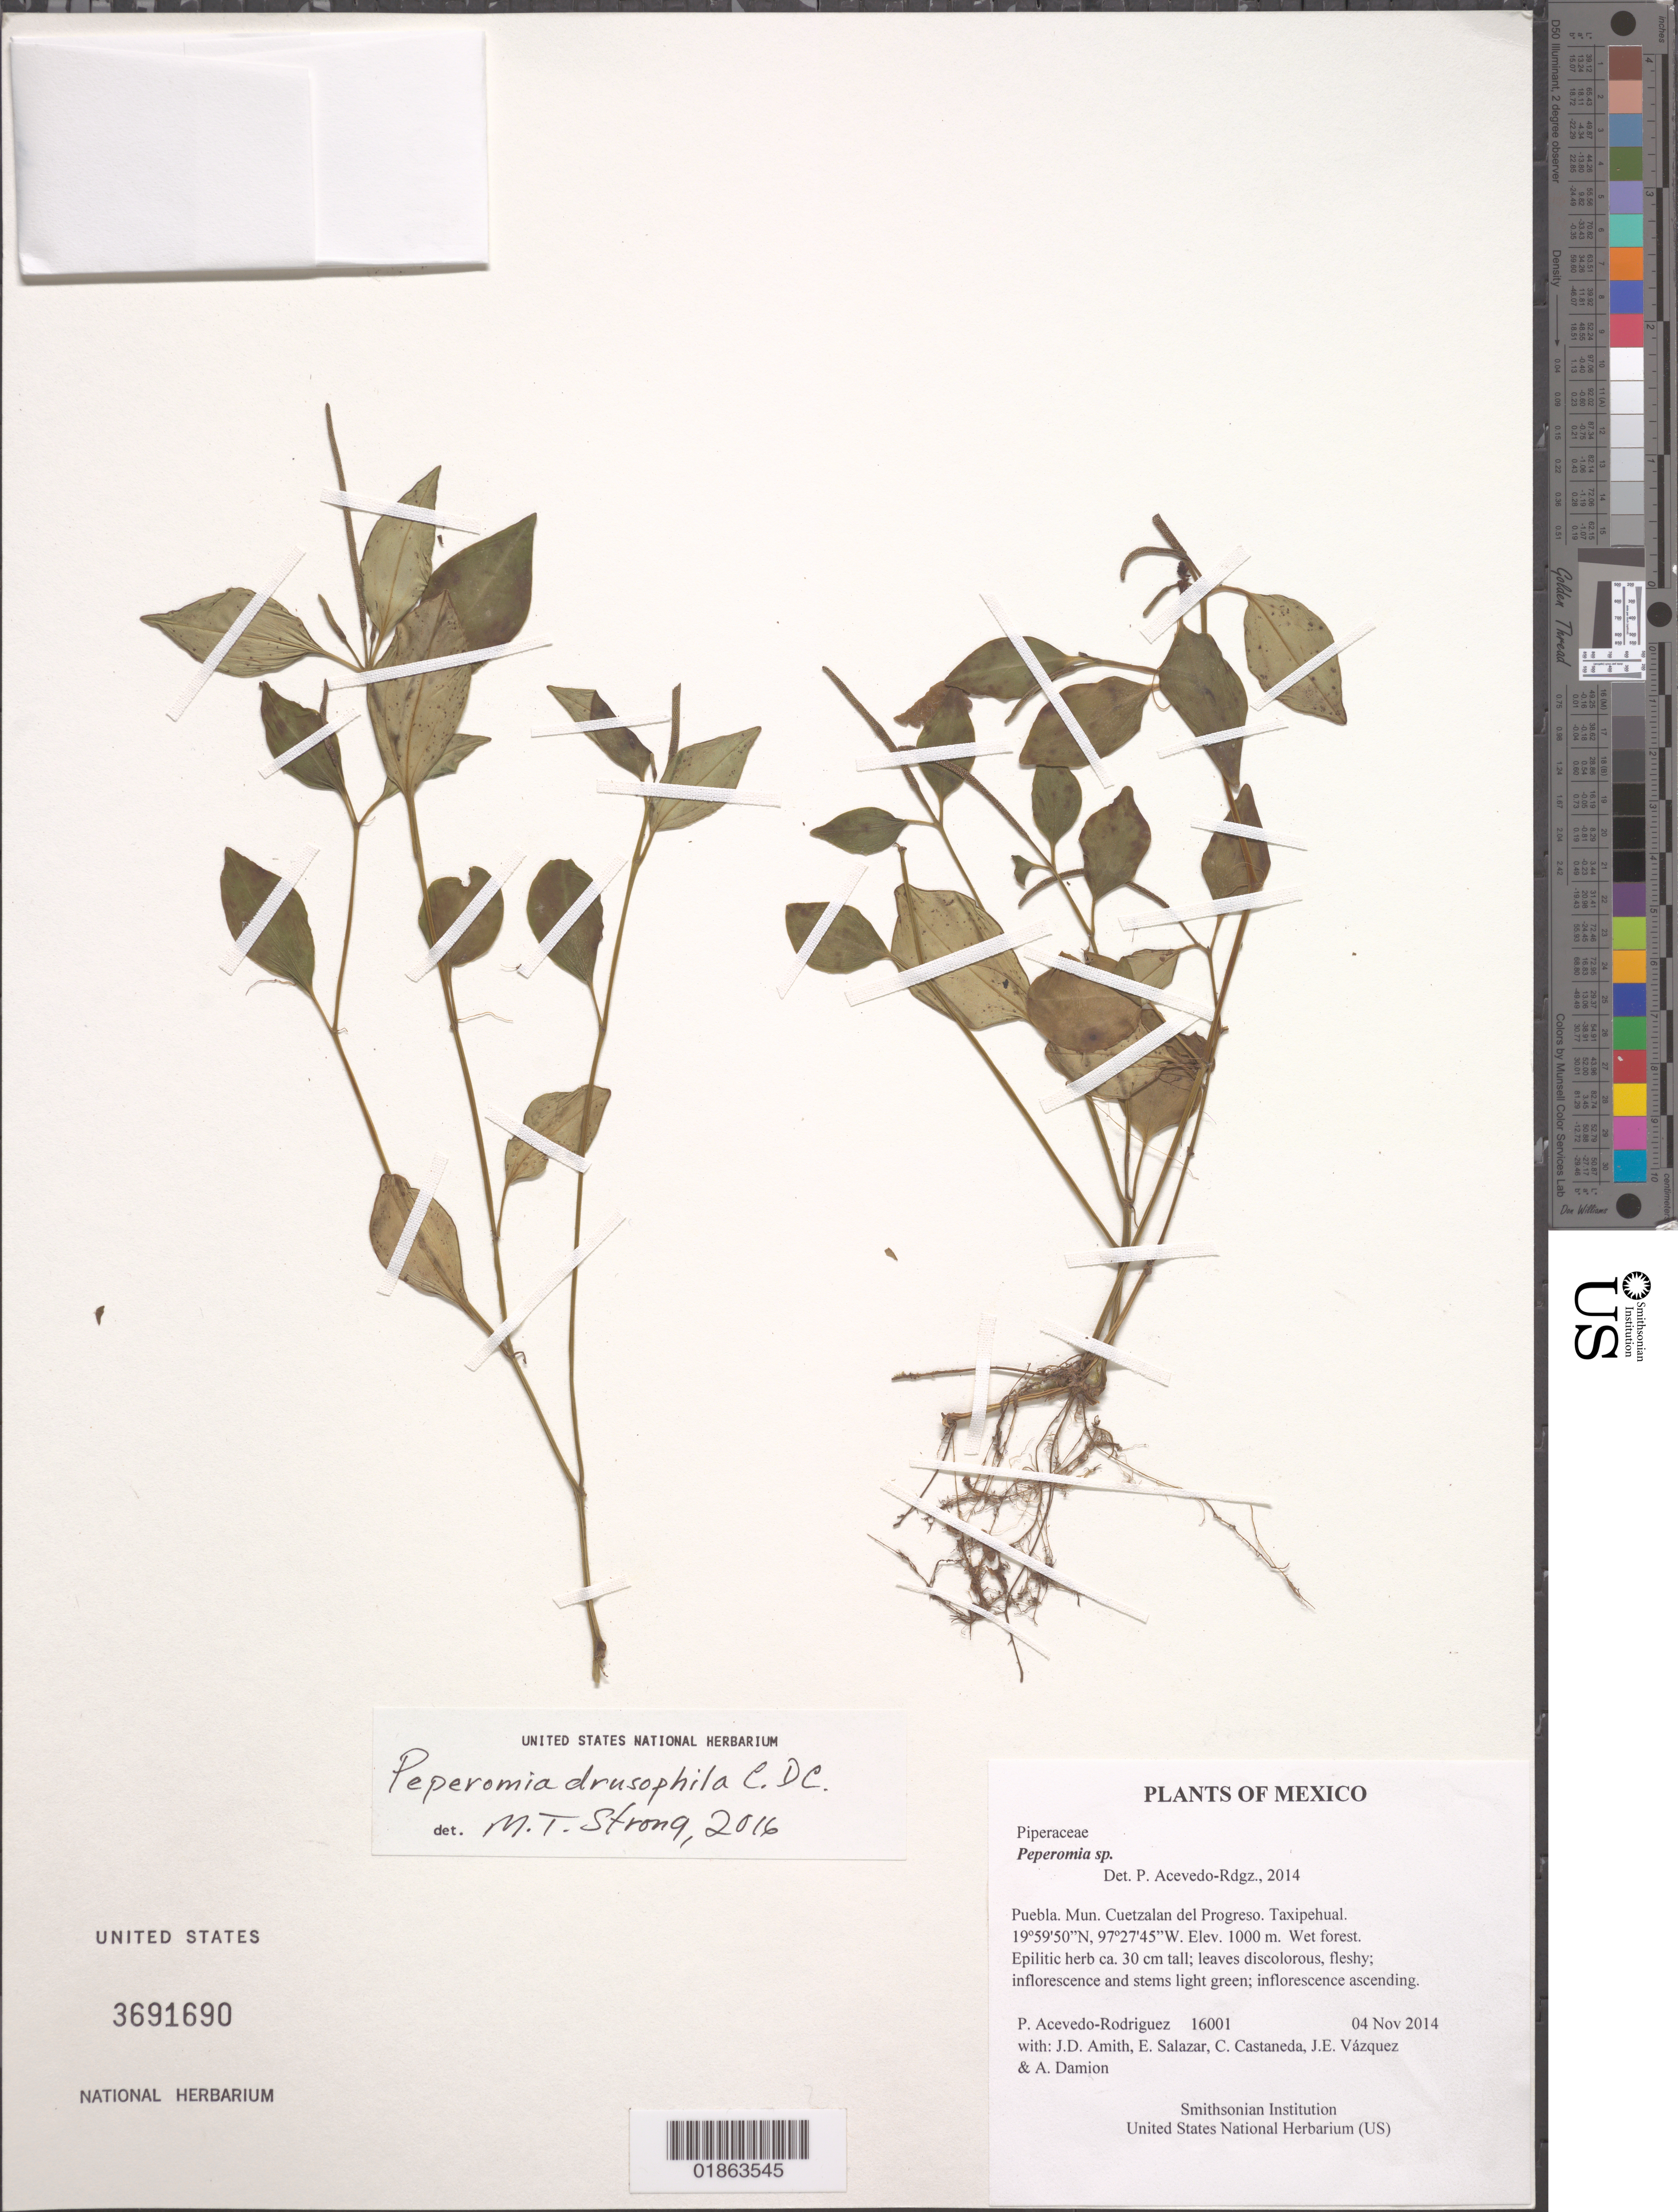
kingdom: Plantae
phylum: Tracheophyta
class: Magnoliopsida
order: Piperales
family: Piperaceae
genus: Peperomia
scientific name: Peperomia arboricola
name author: C. DC.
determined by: Mathieu, Guido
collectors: P. Acevedo-Rodr., J. D. Amith, E. Salazar, C. Castaneda, J. E. Vázquez & A. Damion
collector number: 16001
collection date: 2014-11-04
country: Mexico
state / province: Puebla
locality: Mun. Cuetzalan del Progreso. Taxipehual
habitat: Wet forest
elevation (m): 1000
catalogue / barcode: US 3691690